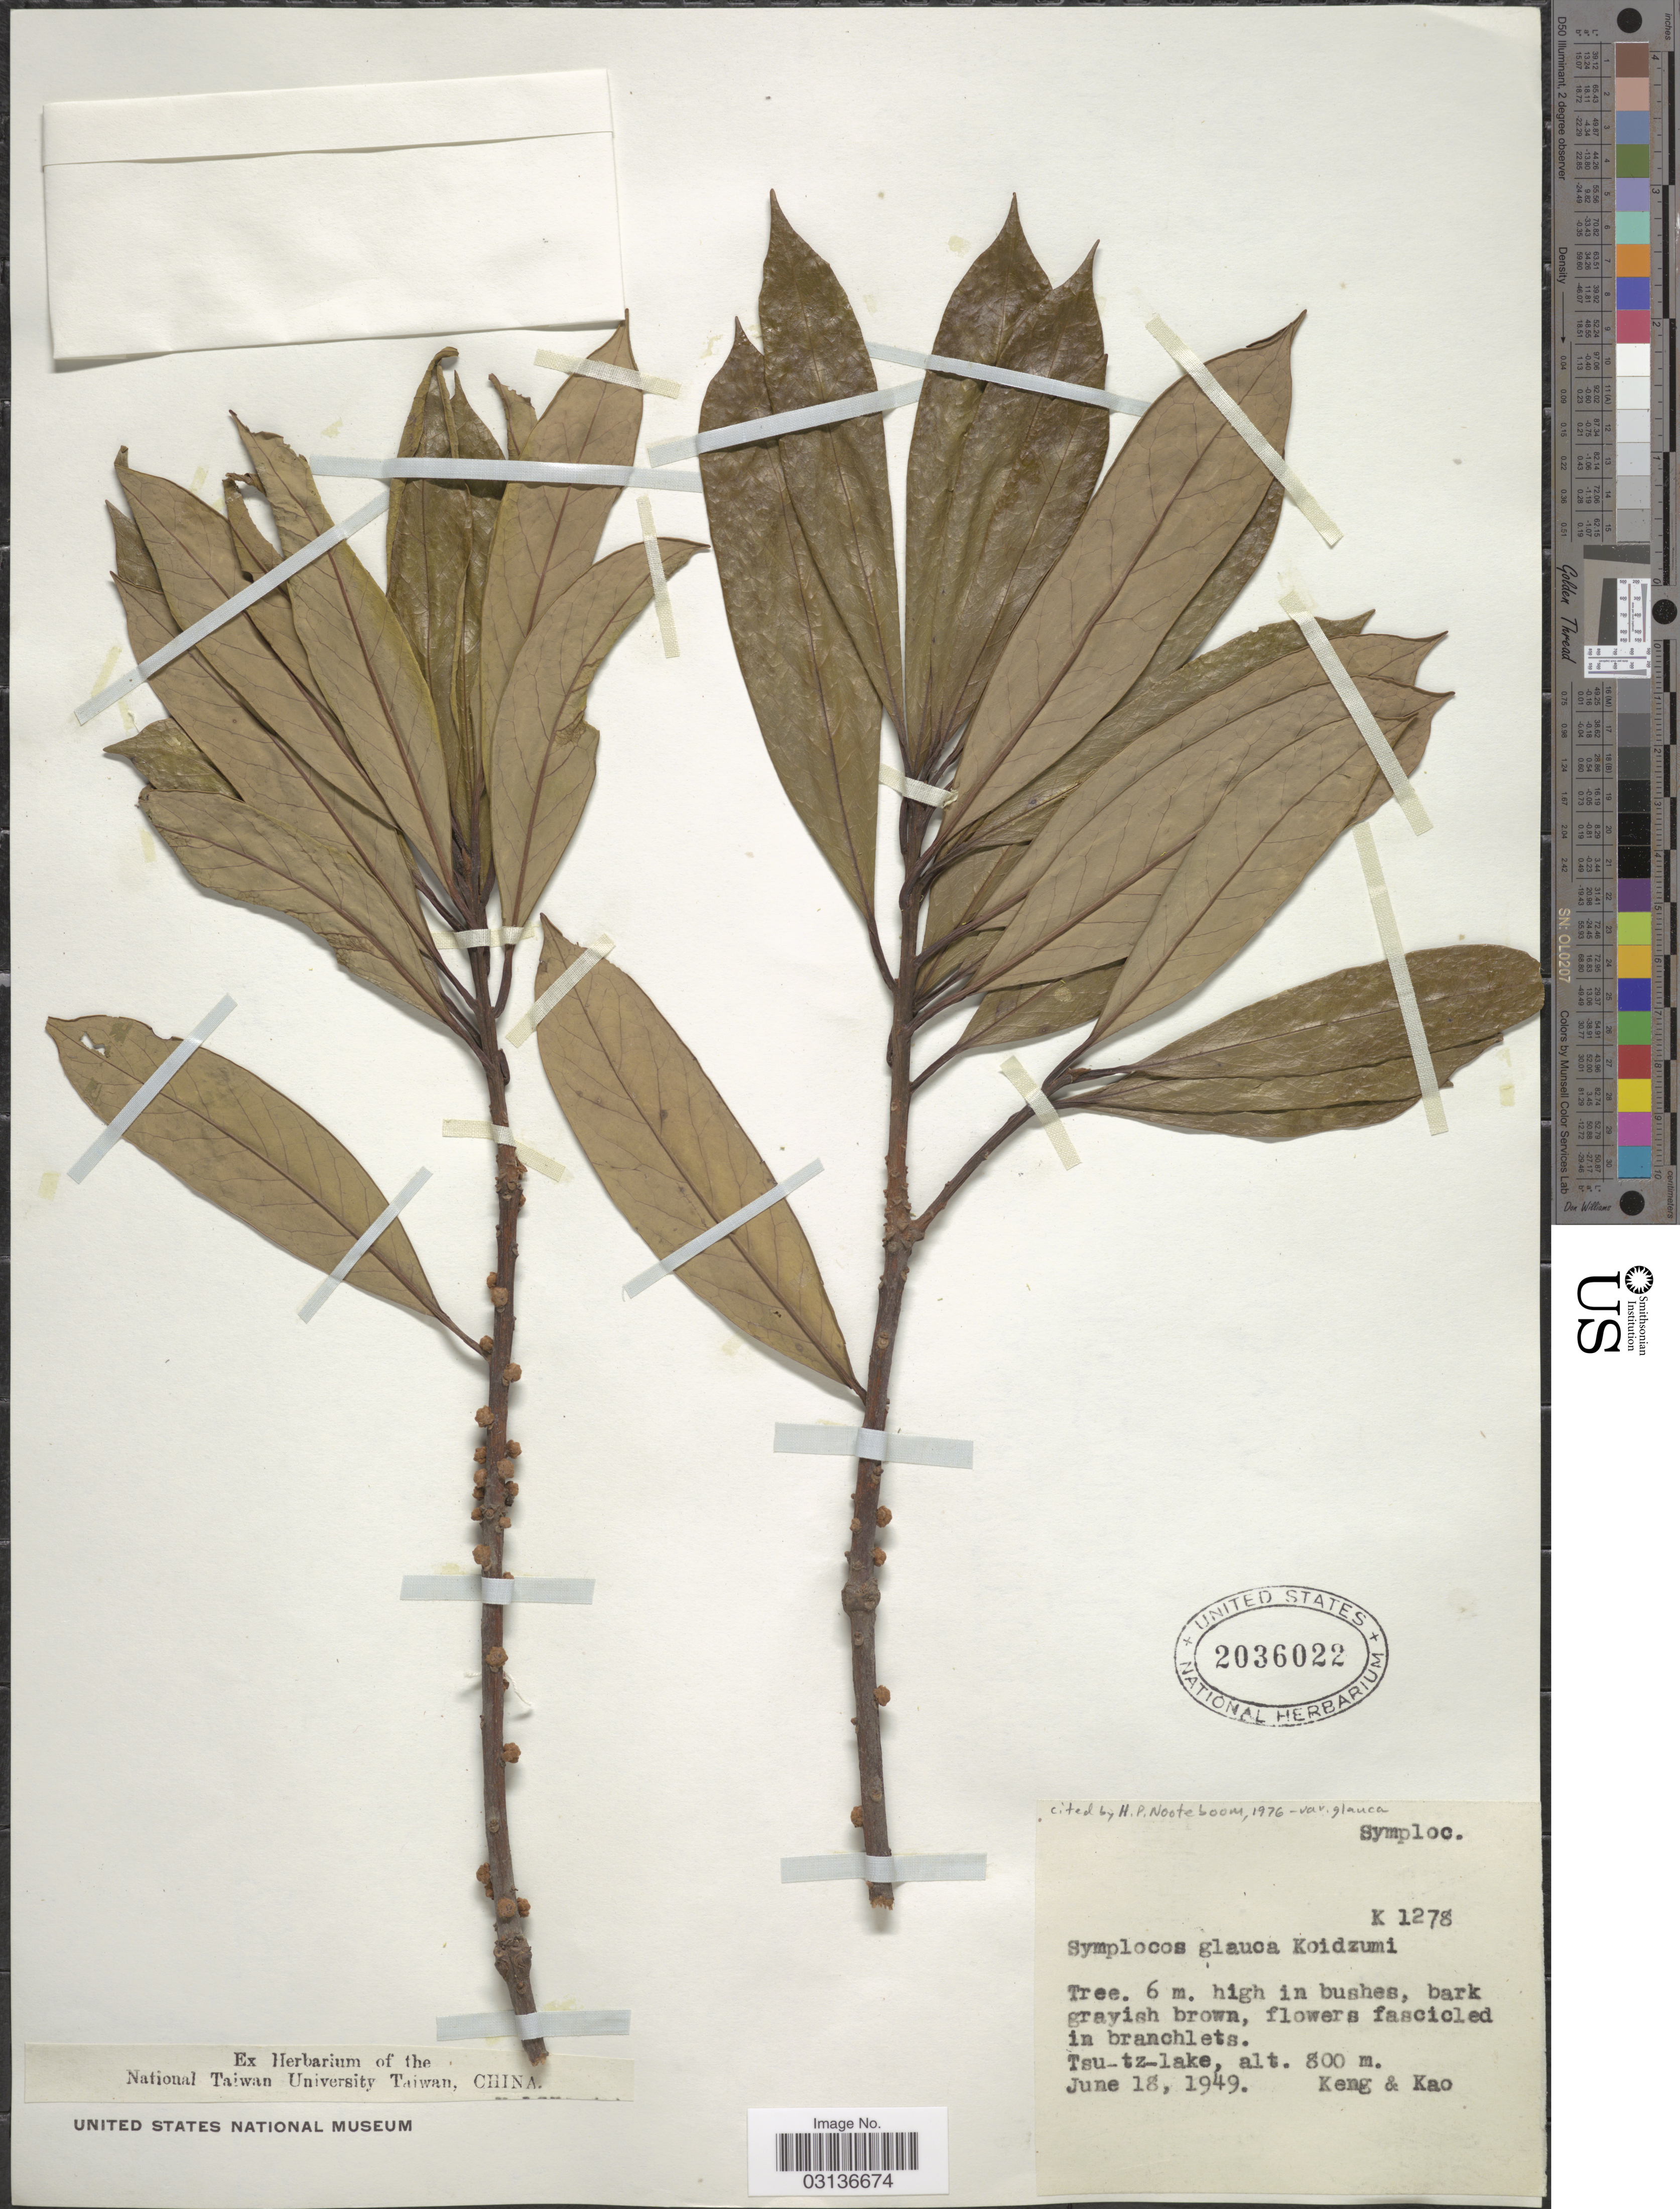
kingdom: Plantae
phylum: Tracheophyta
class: Magnoliopsida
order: Ericales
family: Symplocaceae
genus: Symplocos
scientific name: Symplocos glauca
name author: (Thunb.) Koidz.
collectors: -- Keng & -. Kao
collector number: K1278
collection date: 1949-06-18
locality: Tsu-tz-lake.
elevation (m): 800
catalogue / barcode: US 2036022